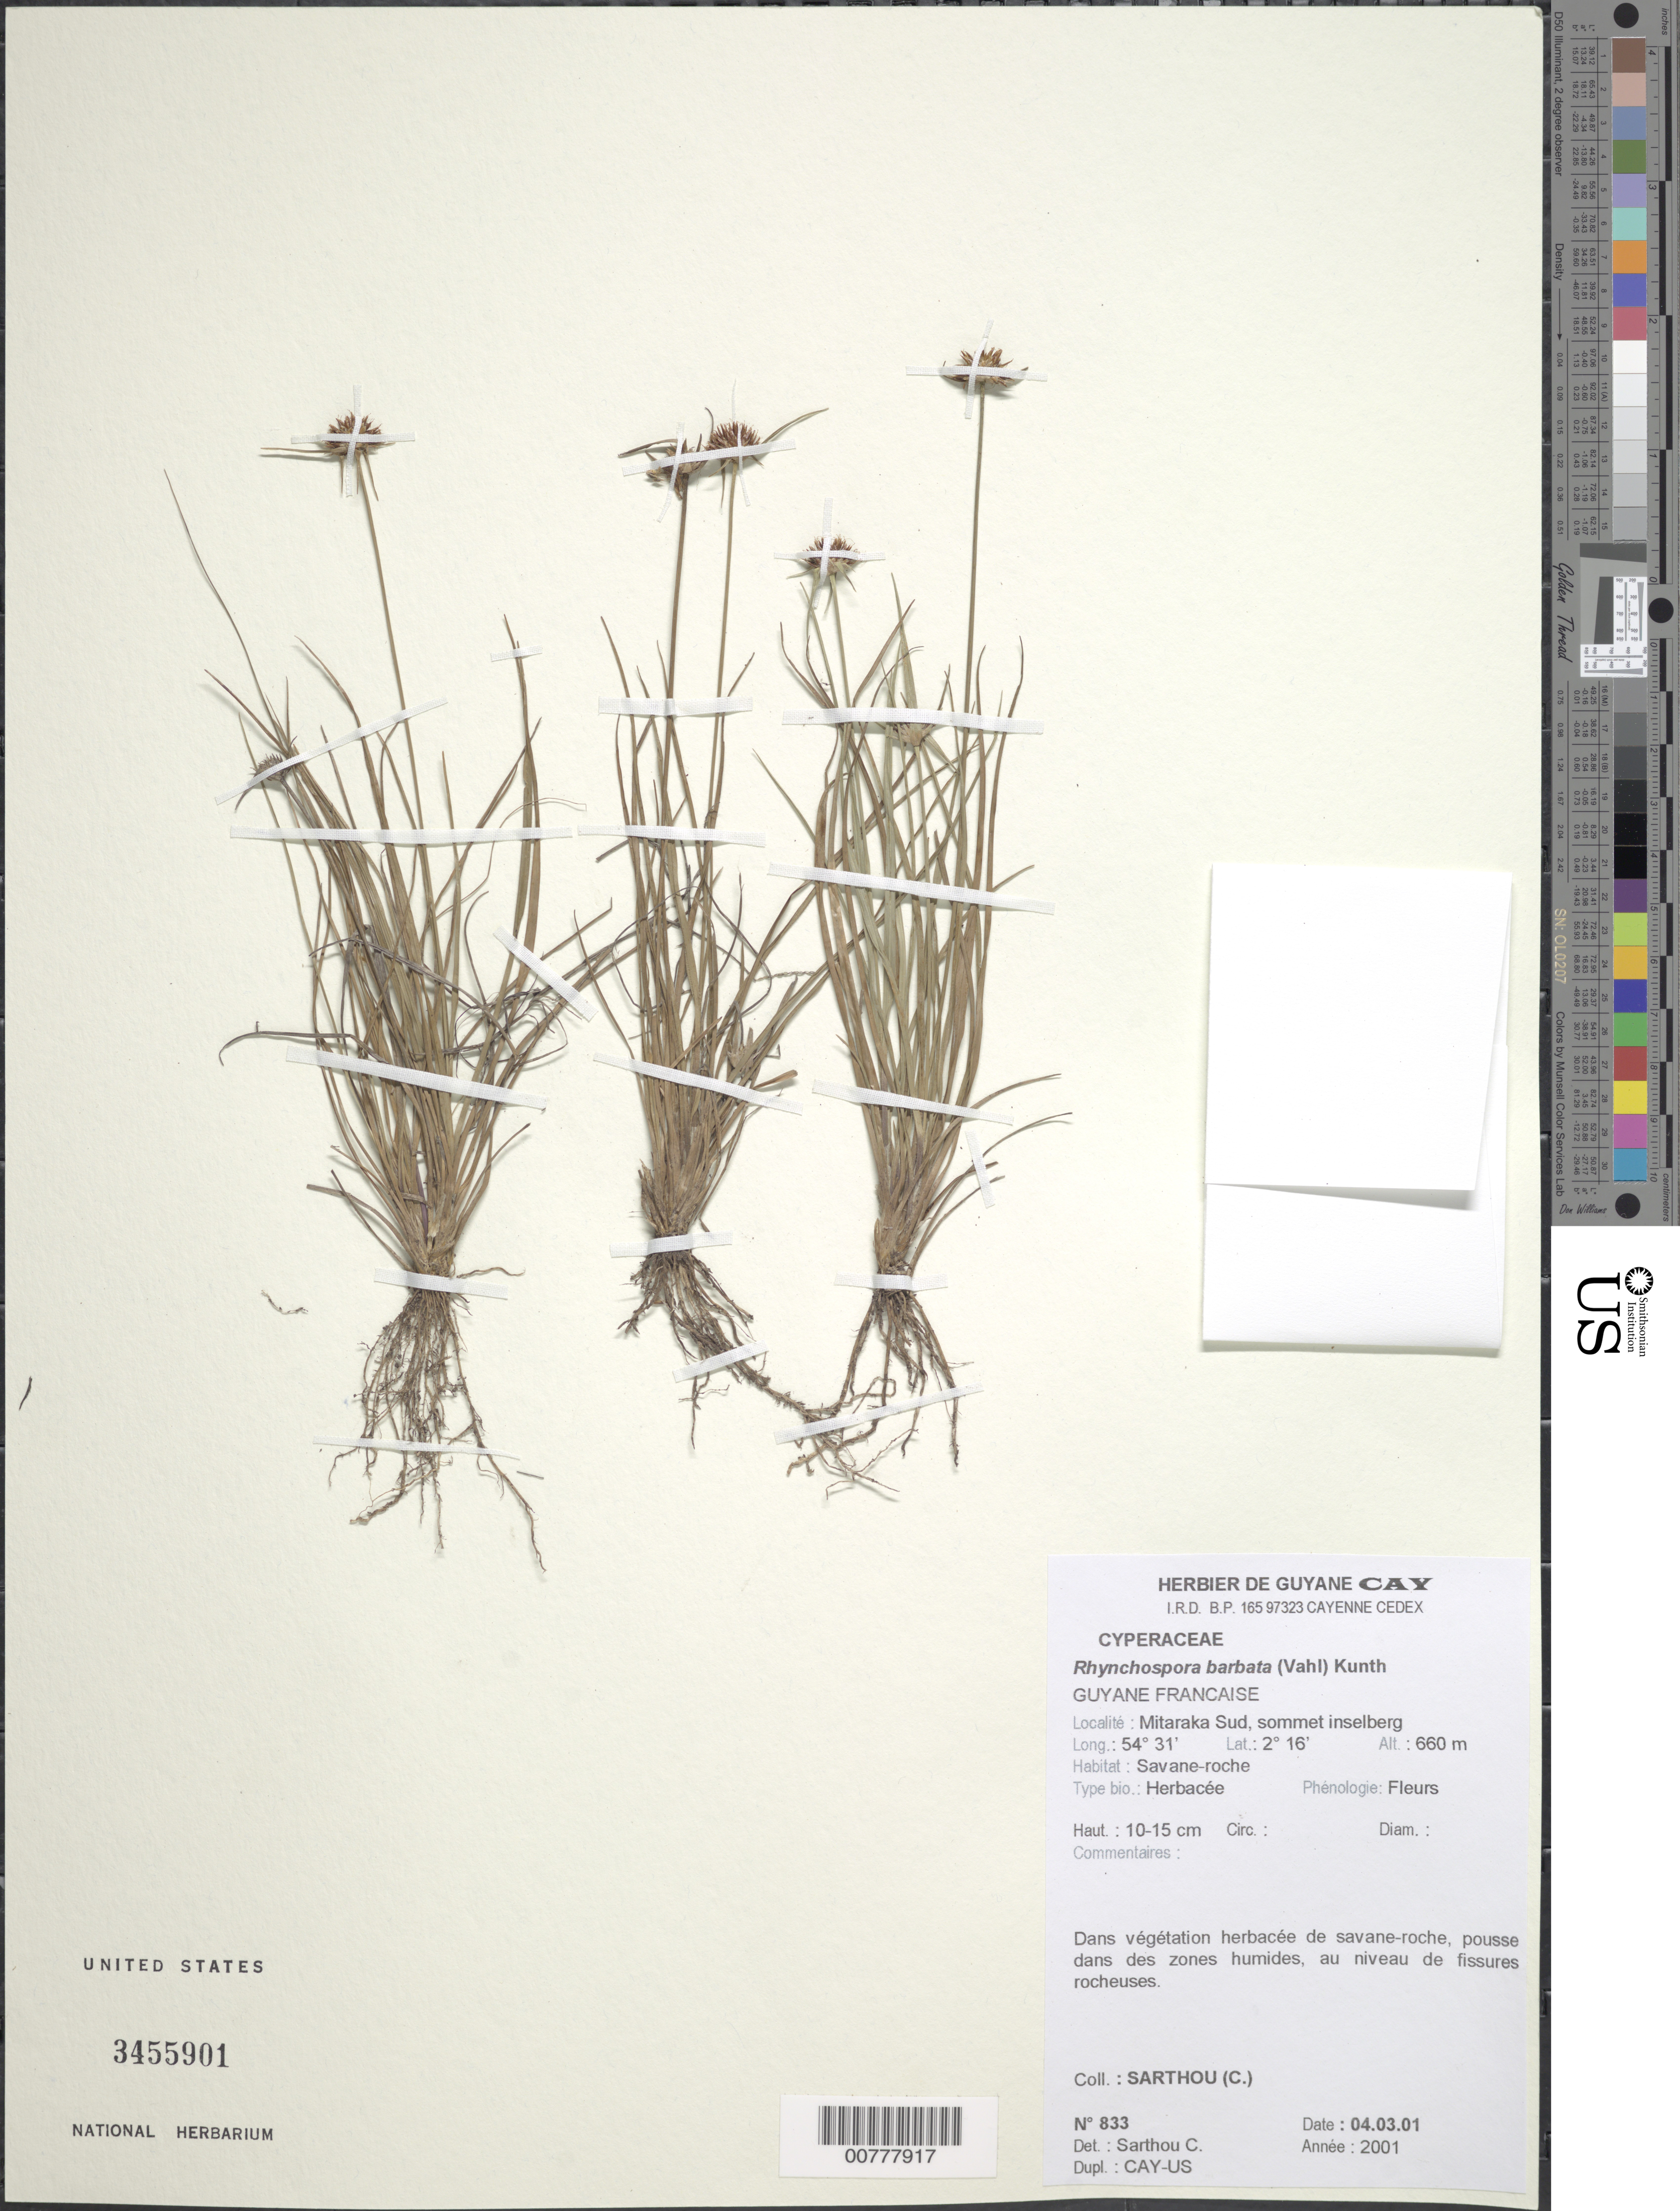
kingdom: Plantae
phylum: Tracheophyta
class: Liliopsida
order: Poales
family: Cyperaceae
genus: Rhynchospora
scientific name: Rhynchospora barbata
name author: (Vahl) Kunth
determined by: Alves, K.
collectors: C. Sarthou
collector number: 833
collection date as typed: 4-Mar-01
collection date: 2001-03-04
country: French Guiana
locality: Mitaraka Sud, sommet inselberg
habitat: Savane-roche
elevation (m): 660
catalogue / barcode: US 3455901